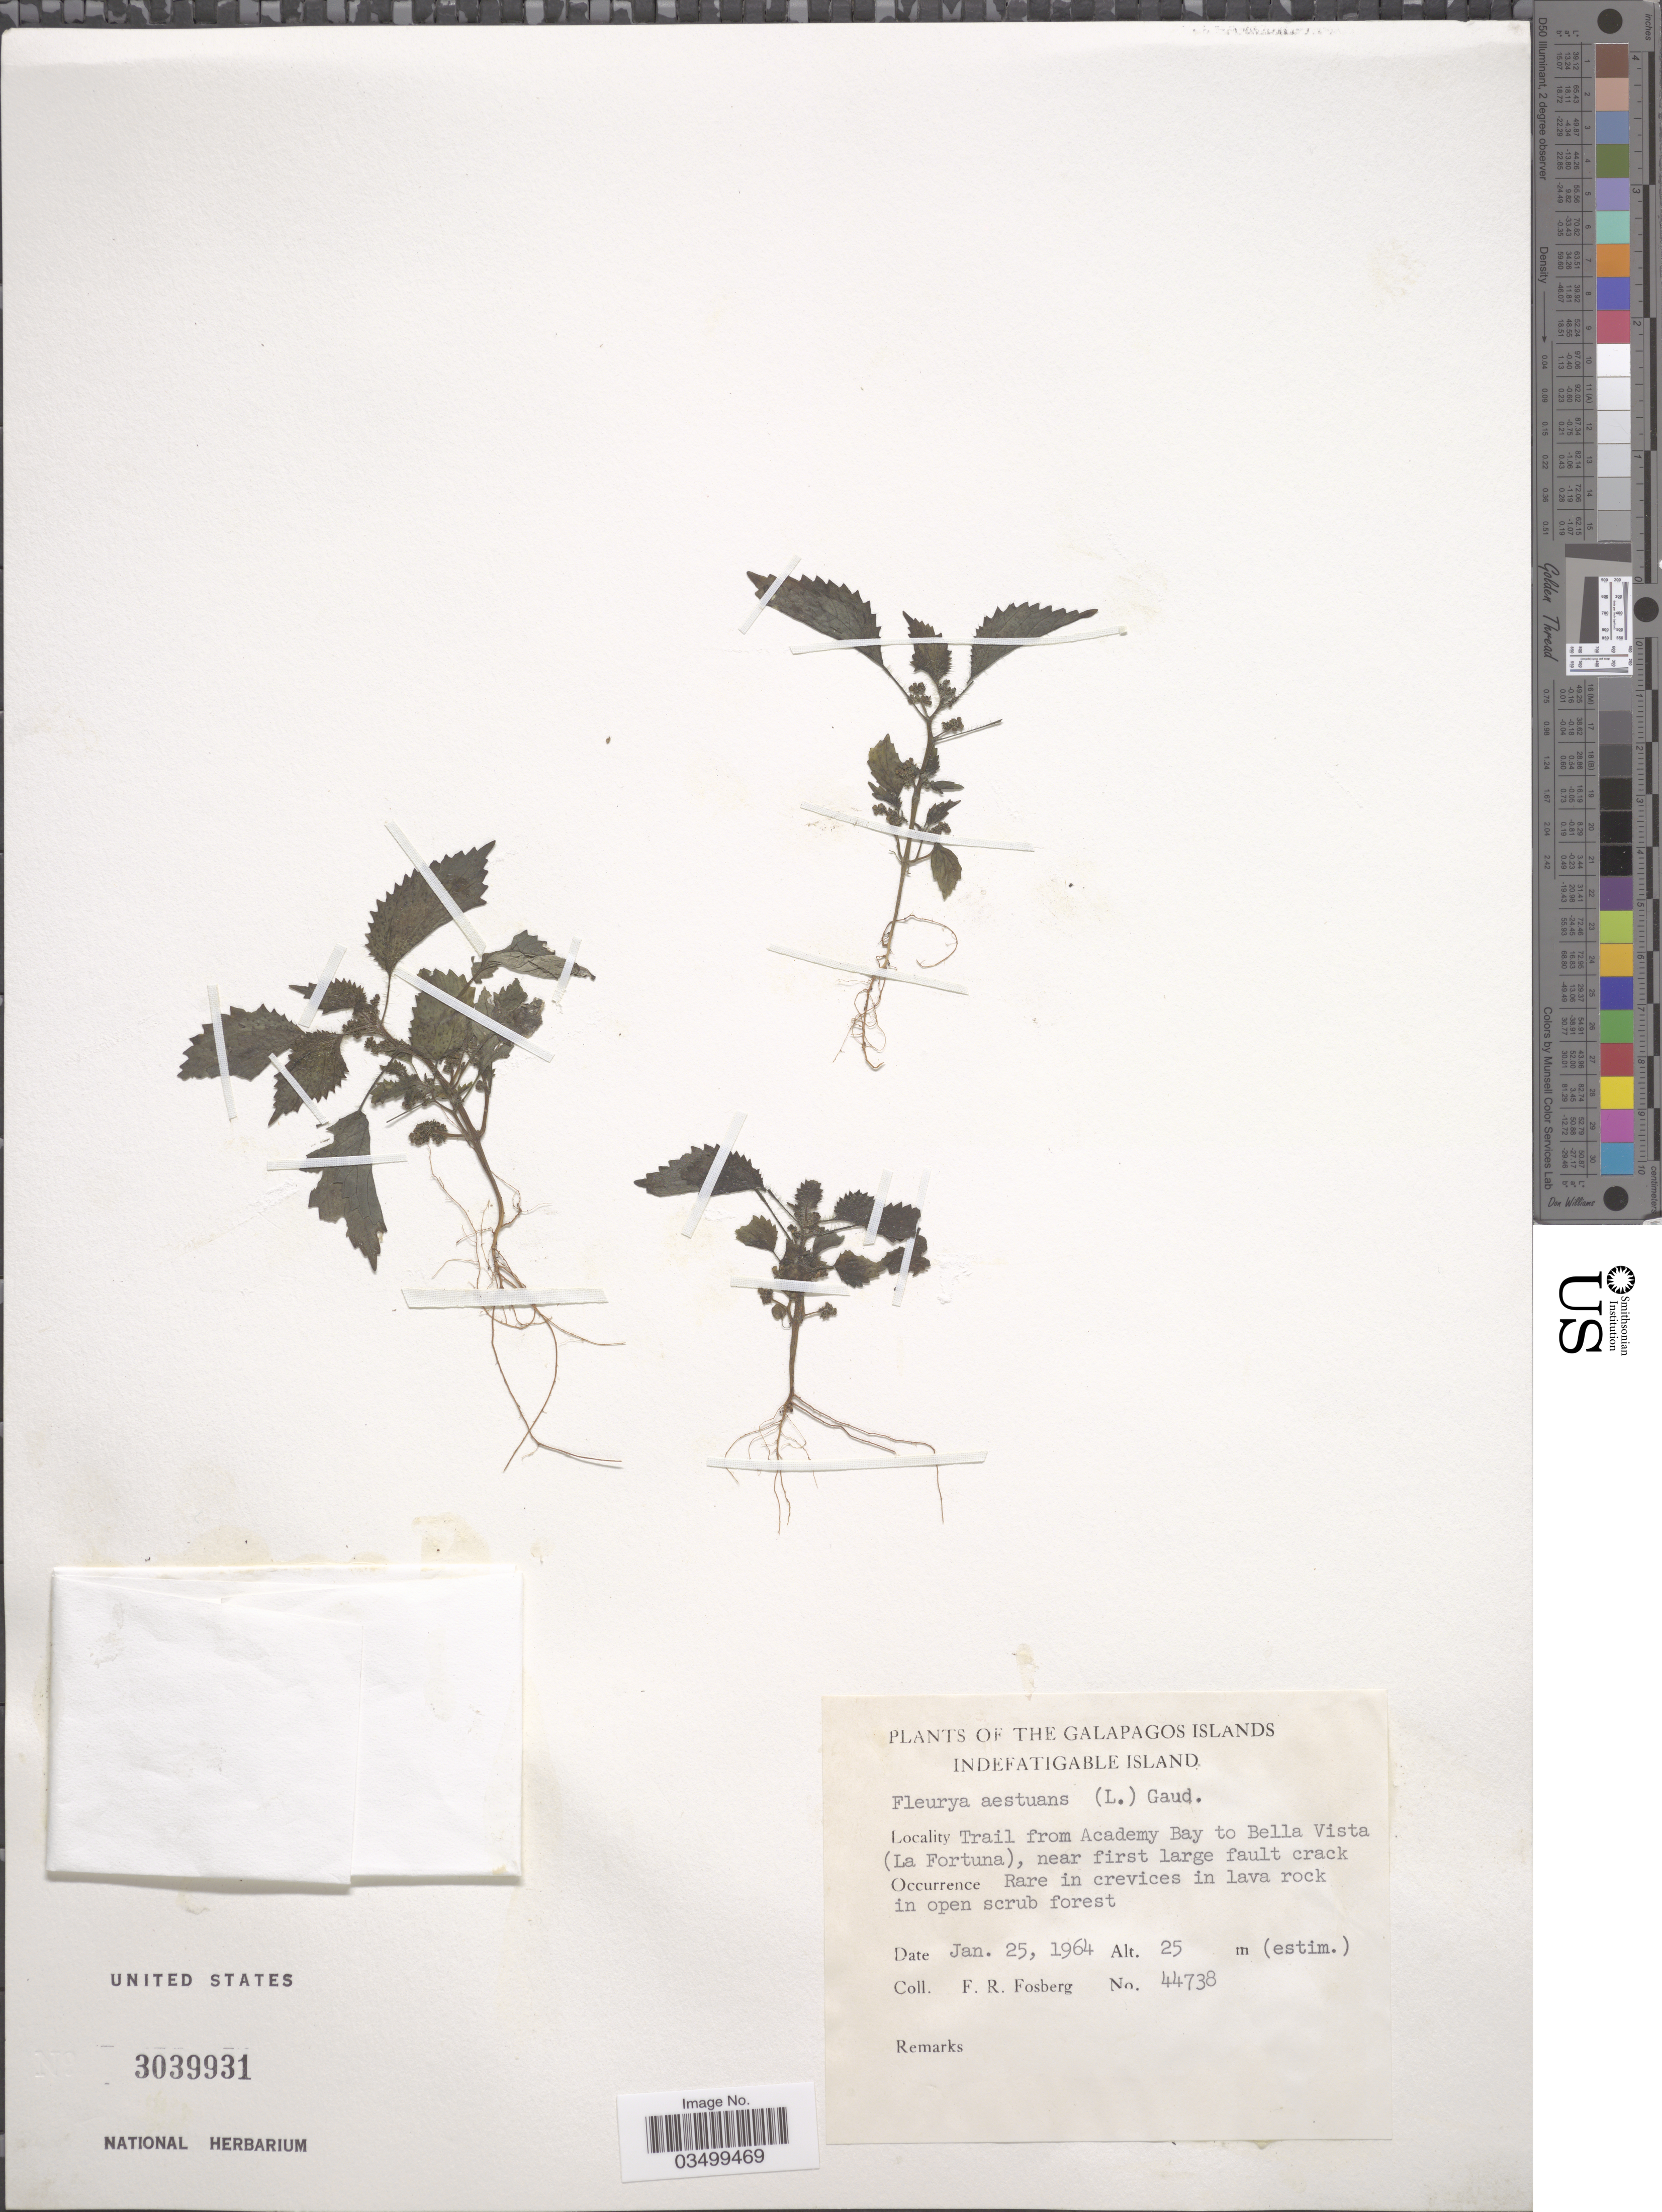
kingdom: Plantae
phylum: Tracheophyta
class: Magnoliopsida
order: Rosales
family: Urticaceae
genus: Laportea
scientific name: Laportea aestuans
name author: (L.) Chew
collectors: F. R. Fosberg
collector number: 44738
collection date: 1964-01-25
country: Ecuador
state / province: Colón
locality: Galapagos Islands. Indefatigable Island. Trail from Academy Bay to Bella Vista (La Fortuna), near first large fault crack.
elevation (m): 25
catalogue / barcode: US 3039931